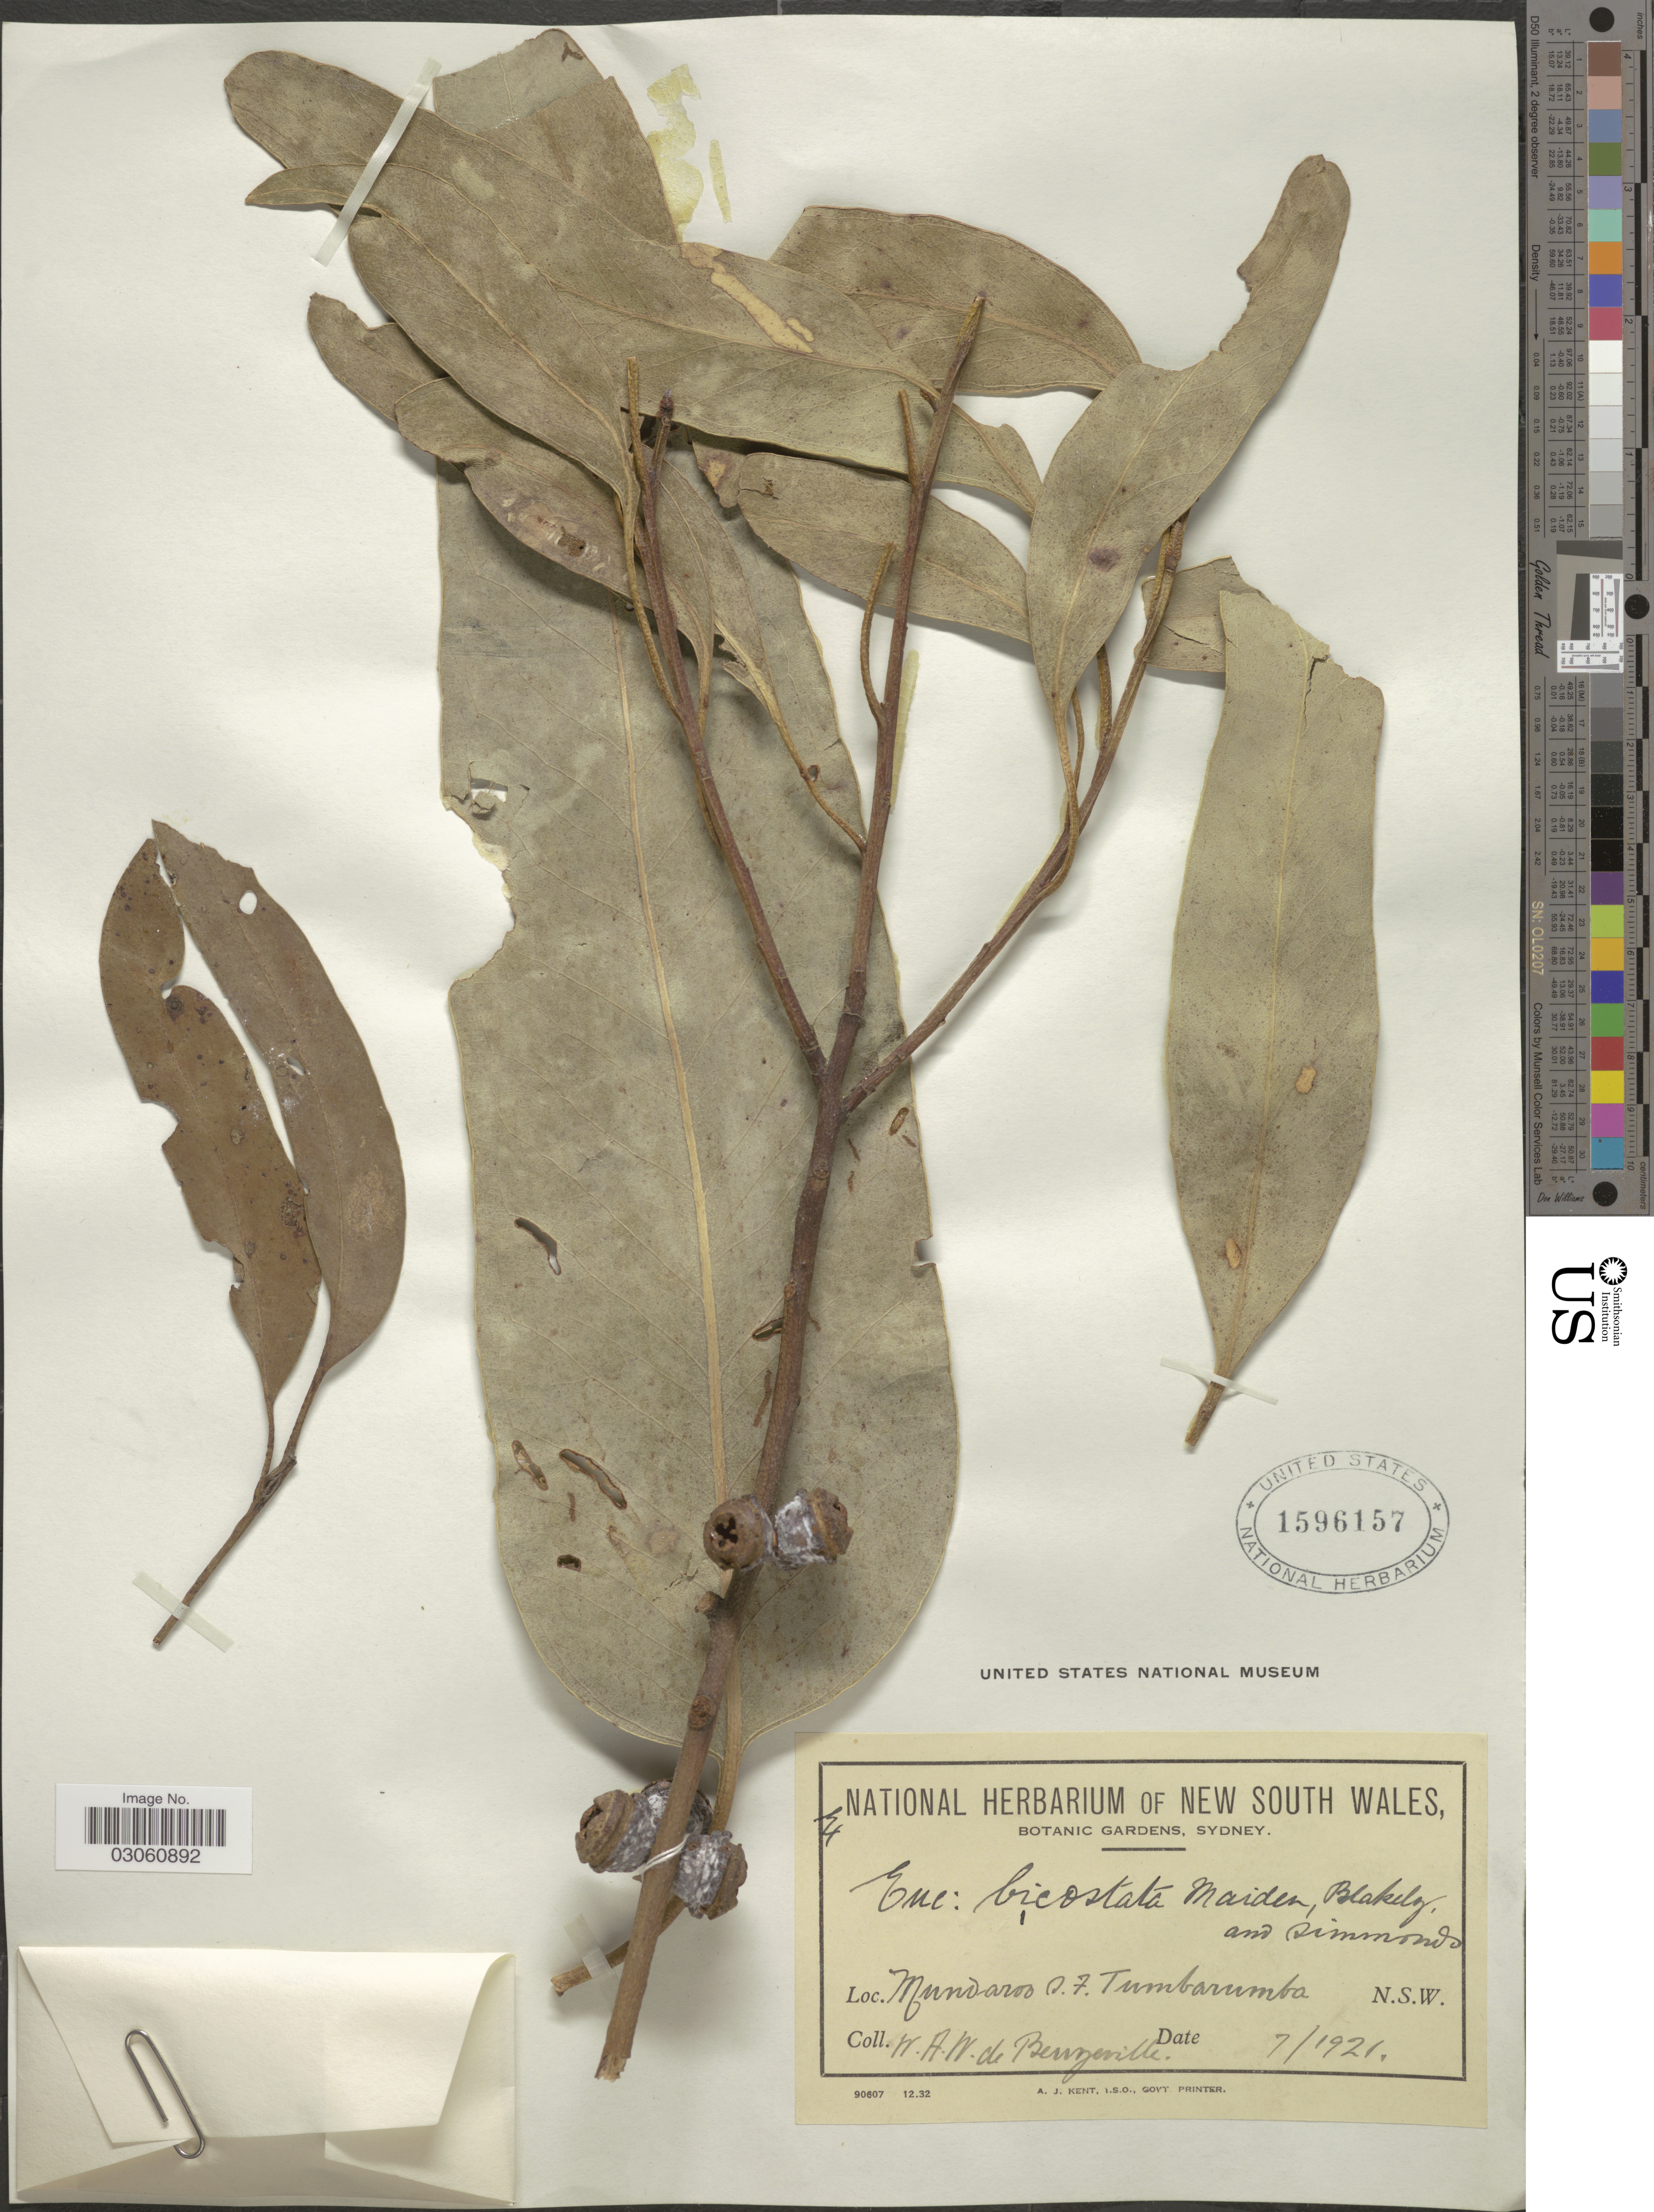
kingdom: Plantae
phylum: Tracheophyta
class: Magnoliopsida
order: Myrtales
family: Myrtaceae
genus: Eucalyptus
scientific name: Eucalyptus bicostata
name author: Maiden et al.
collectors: W. Beuzeville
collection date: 1921-07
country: Australia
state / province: New South Wales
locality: Mundaroo S.F. Tumbarumba.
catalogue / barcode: US 1596157